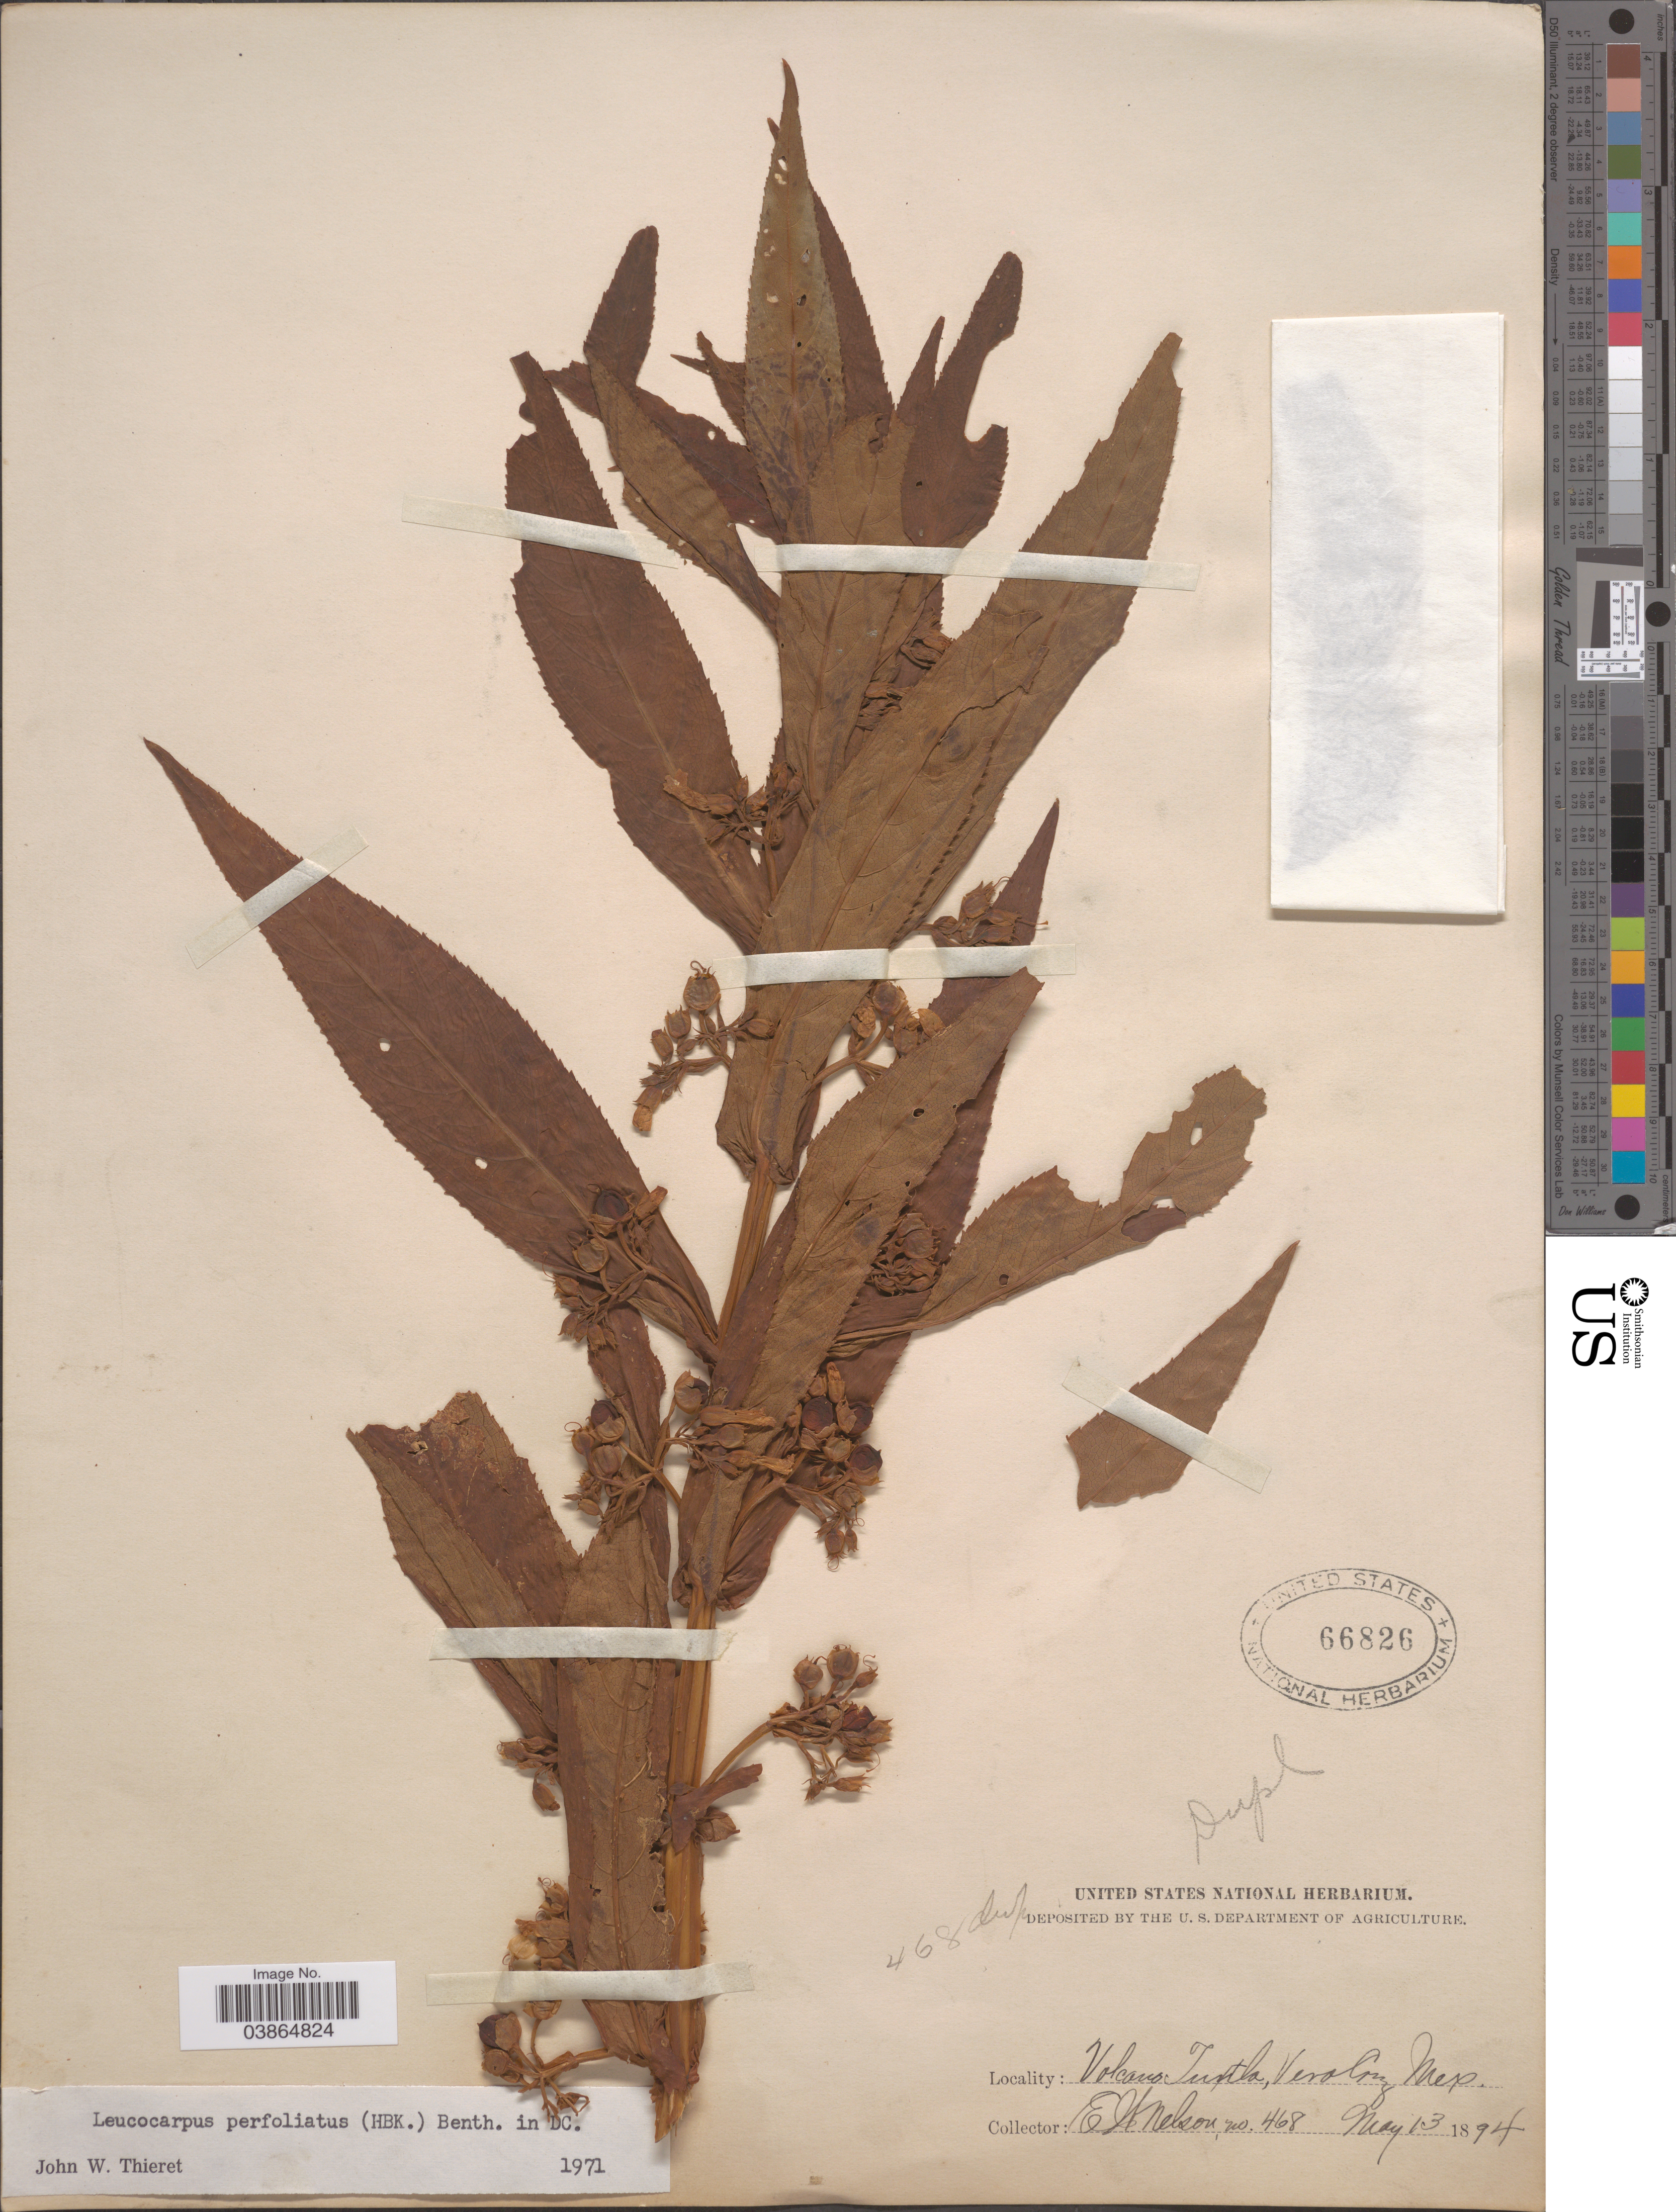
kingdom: Plantae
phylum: Tracheophyta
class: Magnoliopsida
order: Lamiales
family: Phrymaceae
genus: Leucocarpus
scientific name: Leucocarpus alatus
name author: D. Don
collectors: E. W. Nelson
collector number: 468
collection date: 1894-05-13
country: Mexico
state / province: Veracruz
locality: Volcano Tuxtla, Veracruz.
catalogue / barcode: US 66826